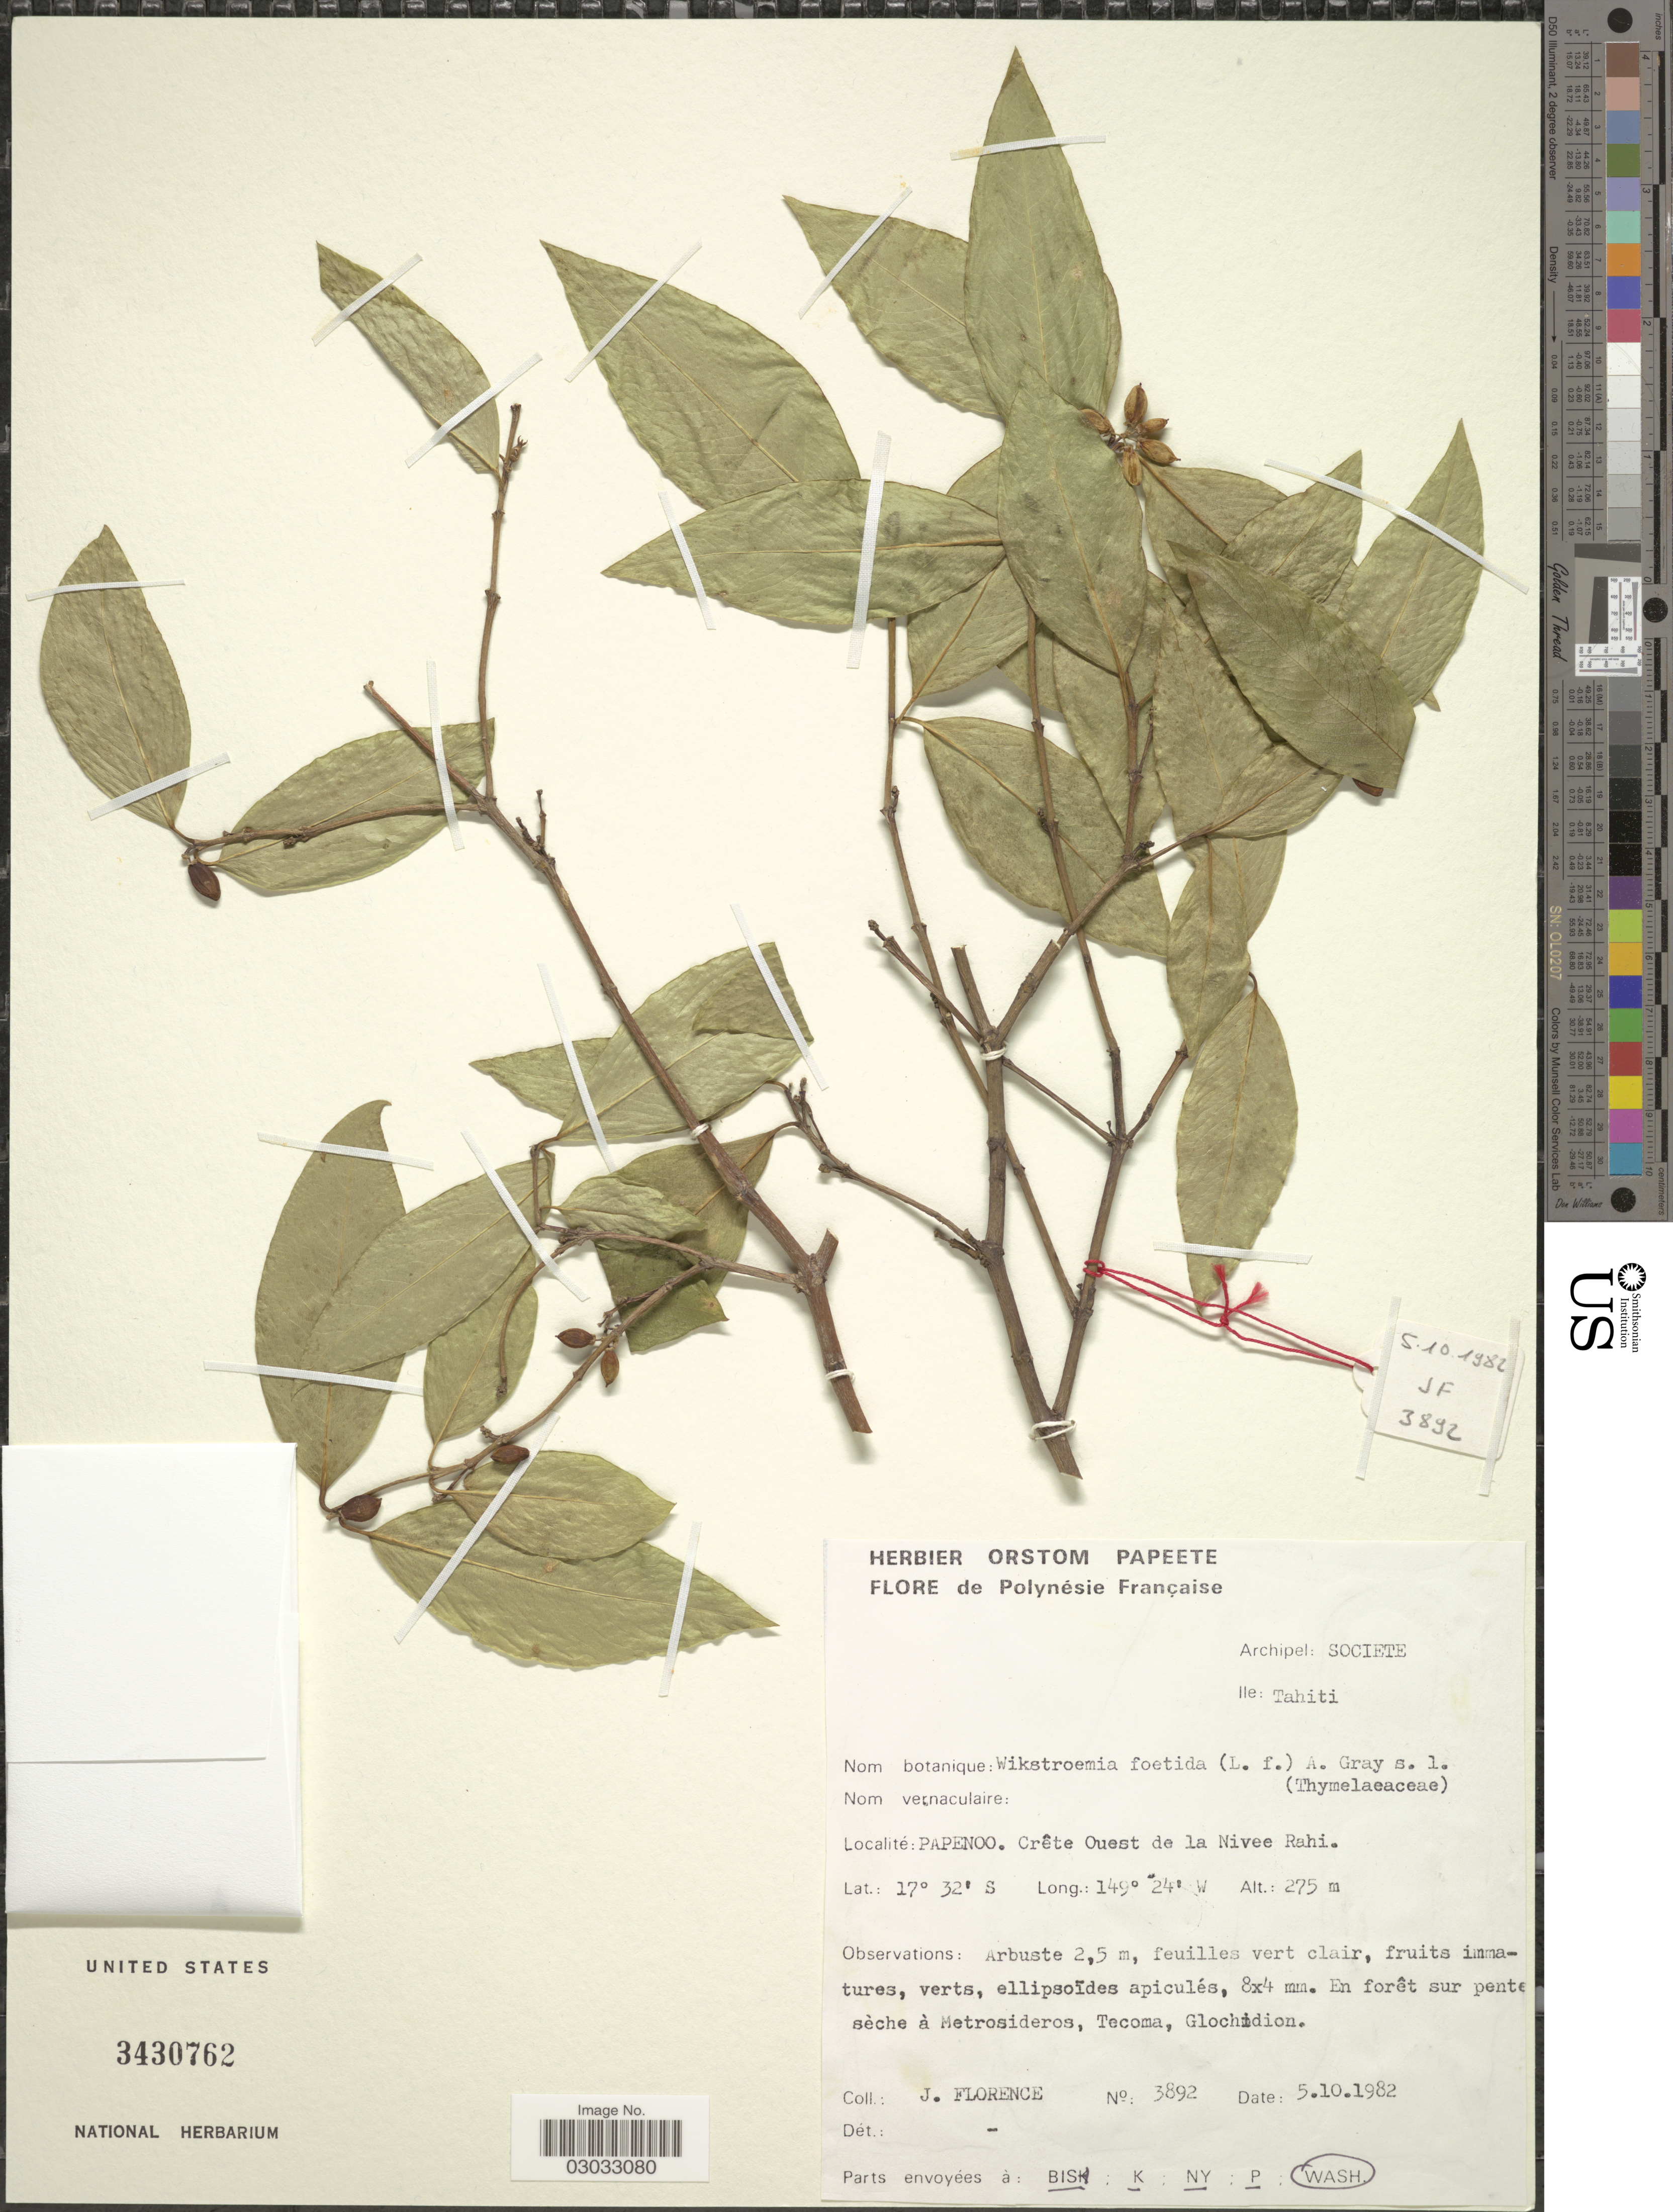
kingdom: Plantae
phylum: Tracheophyta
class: Magnoliopsida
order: Malvales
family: Thymelaeaceae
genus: Wikstroemia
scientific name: Wikstroemia coriacea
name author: Seem.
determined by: Florence, J.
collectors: J. Florence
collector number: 3892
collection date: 1982-10-05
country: French Polynesia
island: Tahiti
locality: Archipel: Societe, Ile: Tahiti, Papenoo. Crête Ouest de la Nivee Rahi.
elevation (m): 275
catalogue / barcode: US 3430762